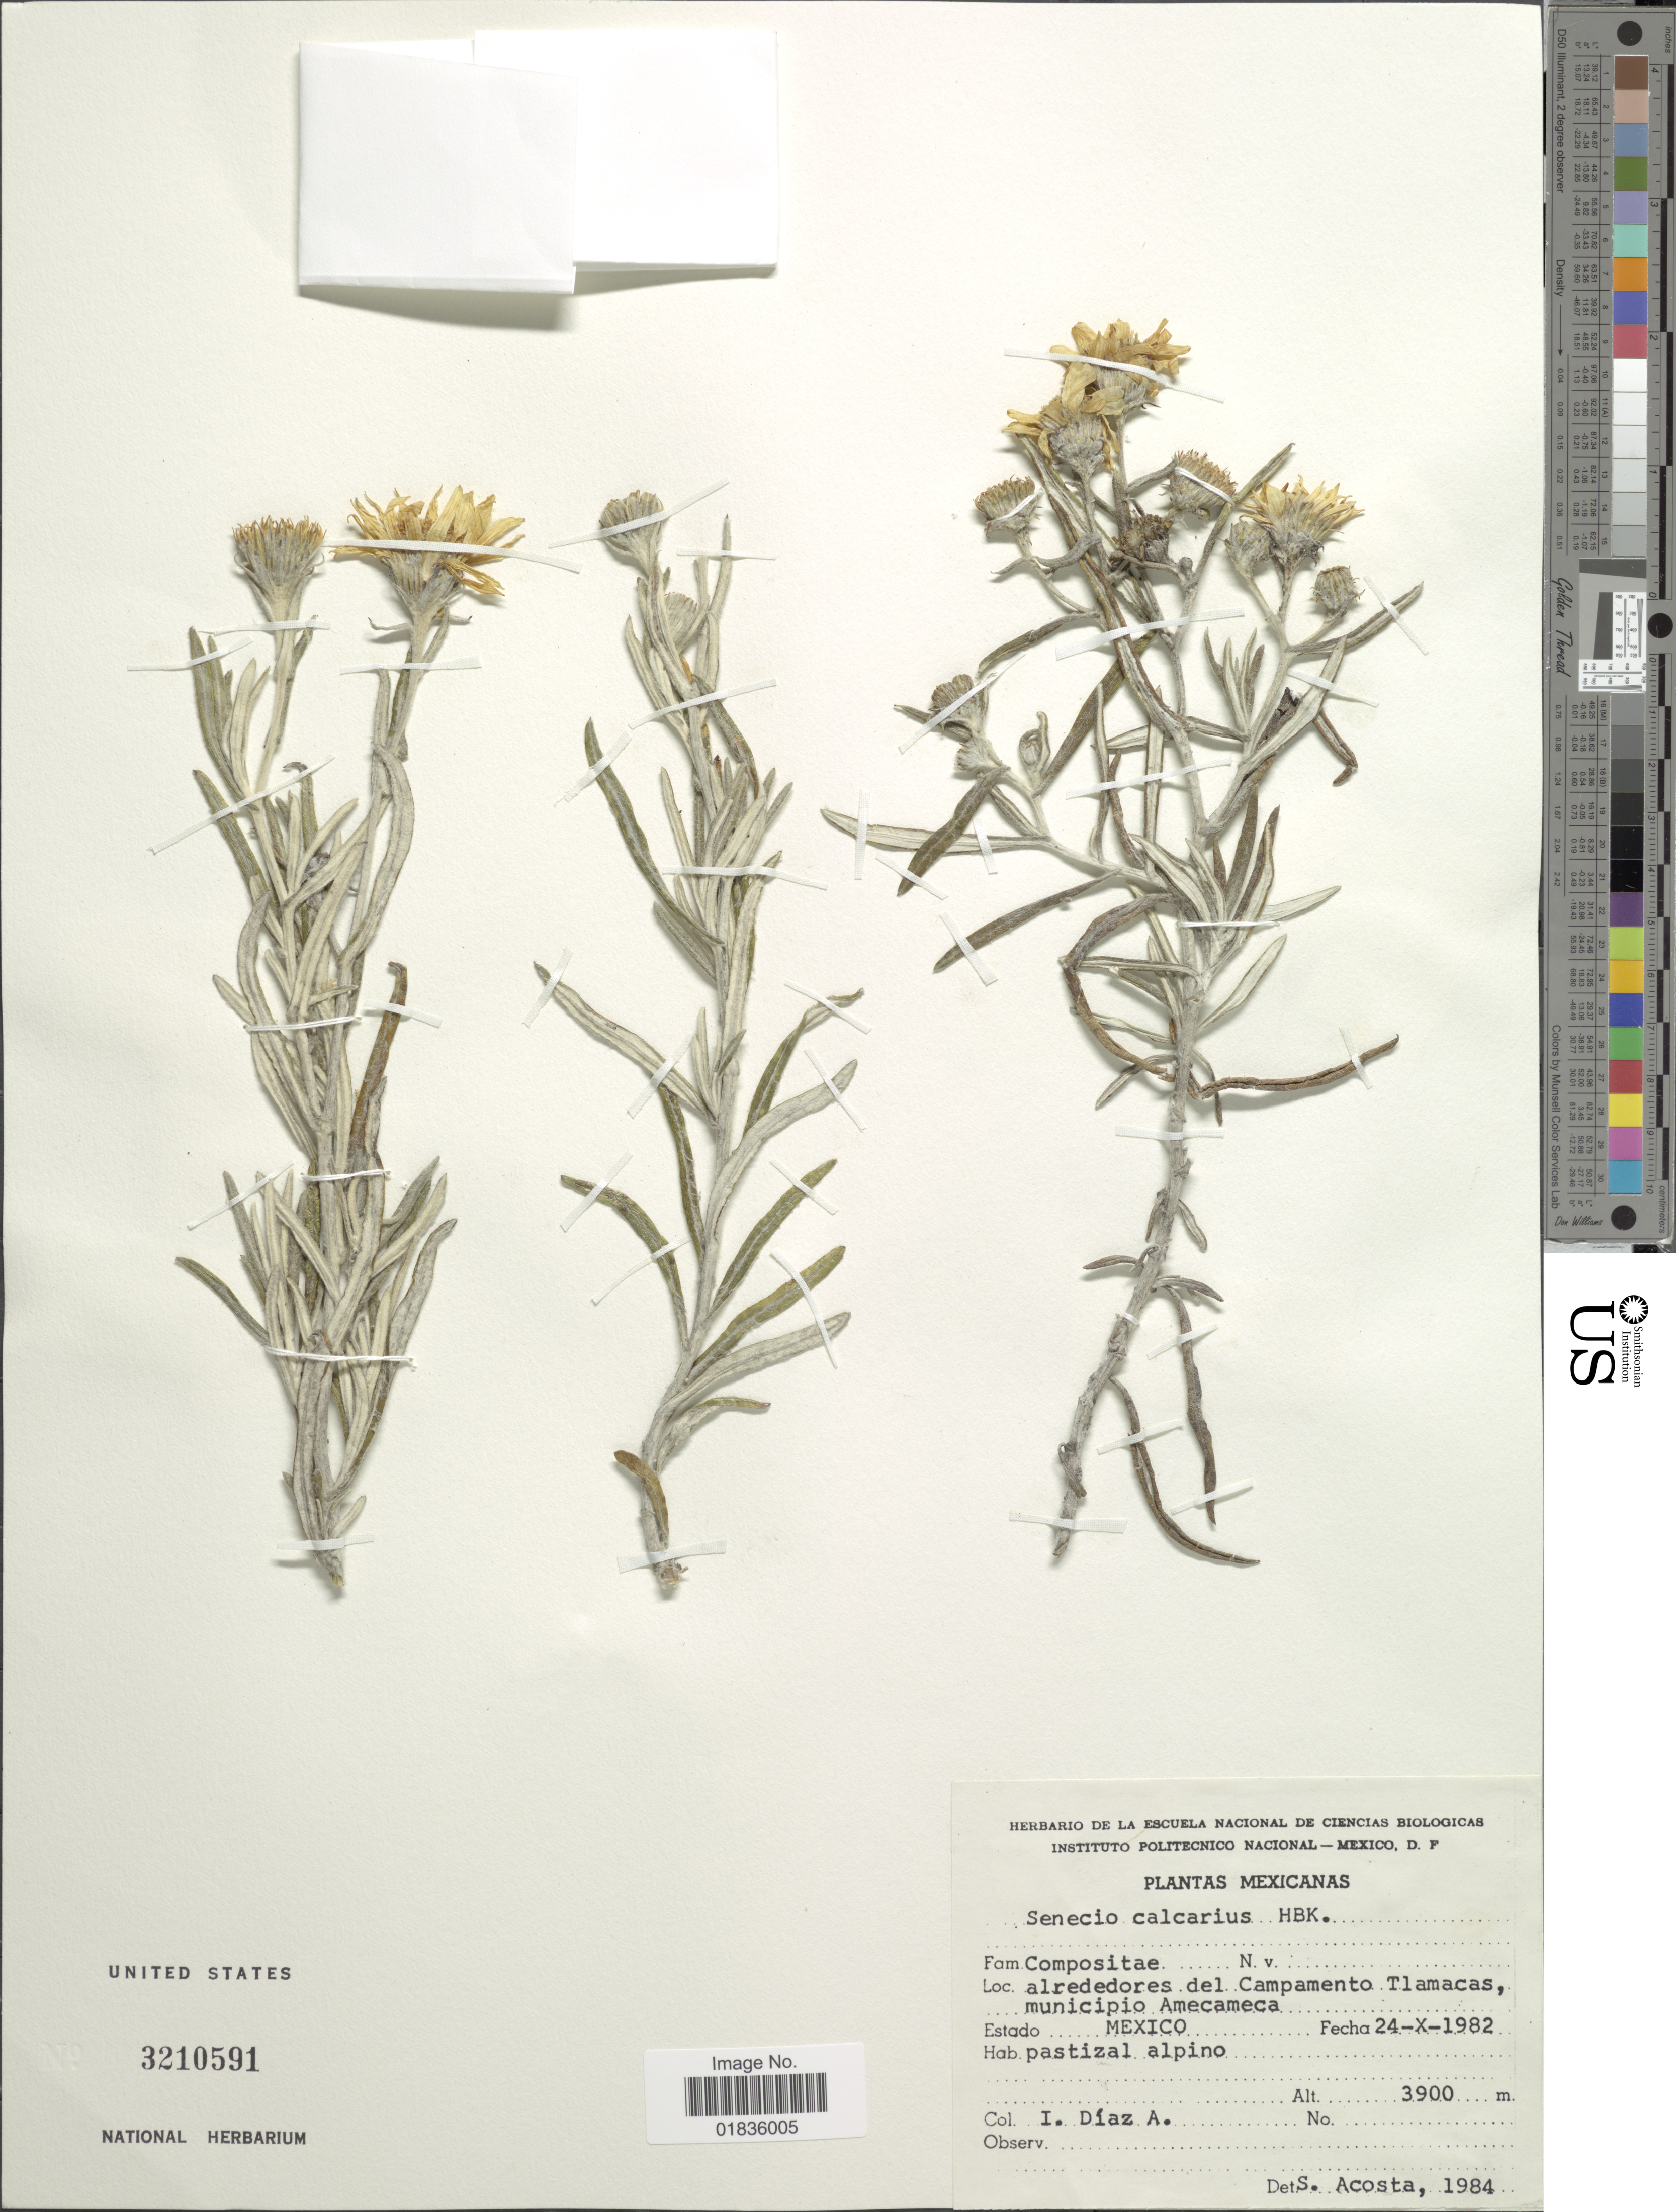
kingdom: Plantae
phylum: Tracheophyta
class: Magnoliopsida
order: Asterales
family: Asteraceae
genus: Senecio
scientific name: Senecio mairetianus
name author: DC.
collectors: I. Diaz A.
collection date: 1982-10-24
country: Mexico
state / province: México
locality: Alrededores del Campamento Tlamacas, municipio Amecameca.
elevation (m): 3900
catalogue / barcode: US 3210591